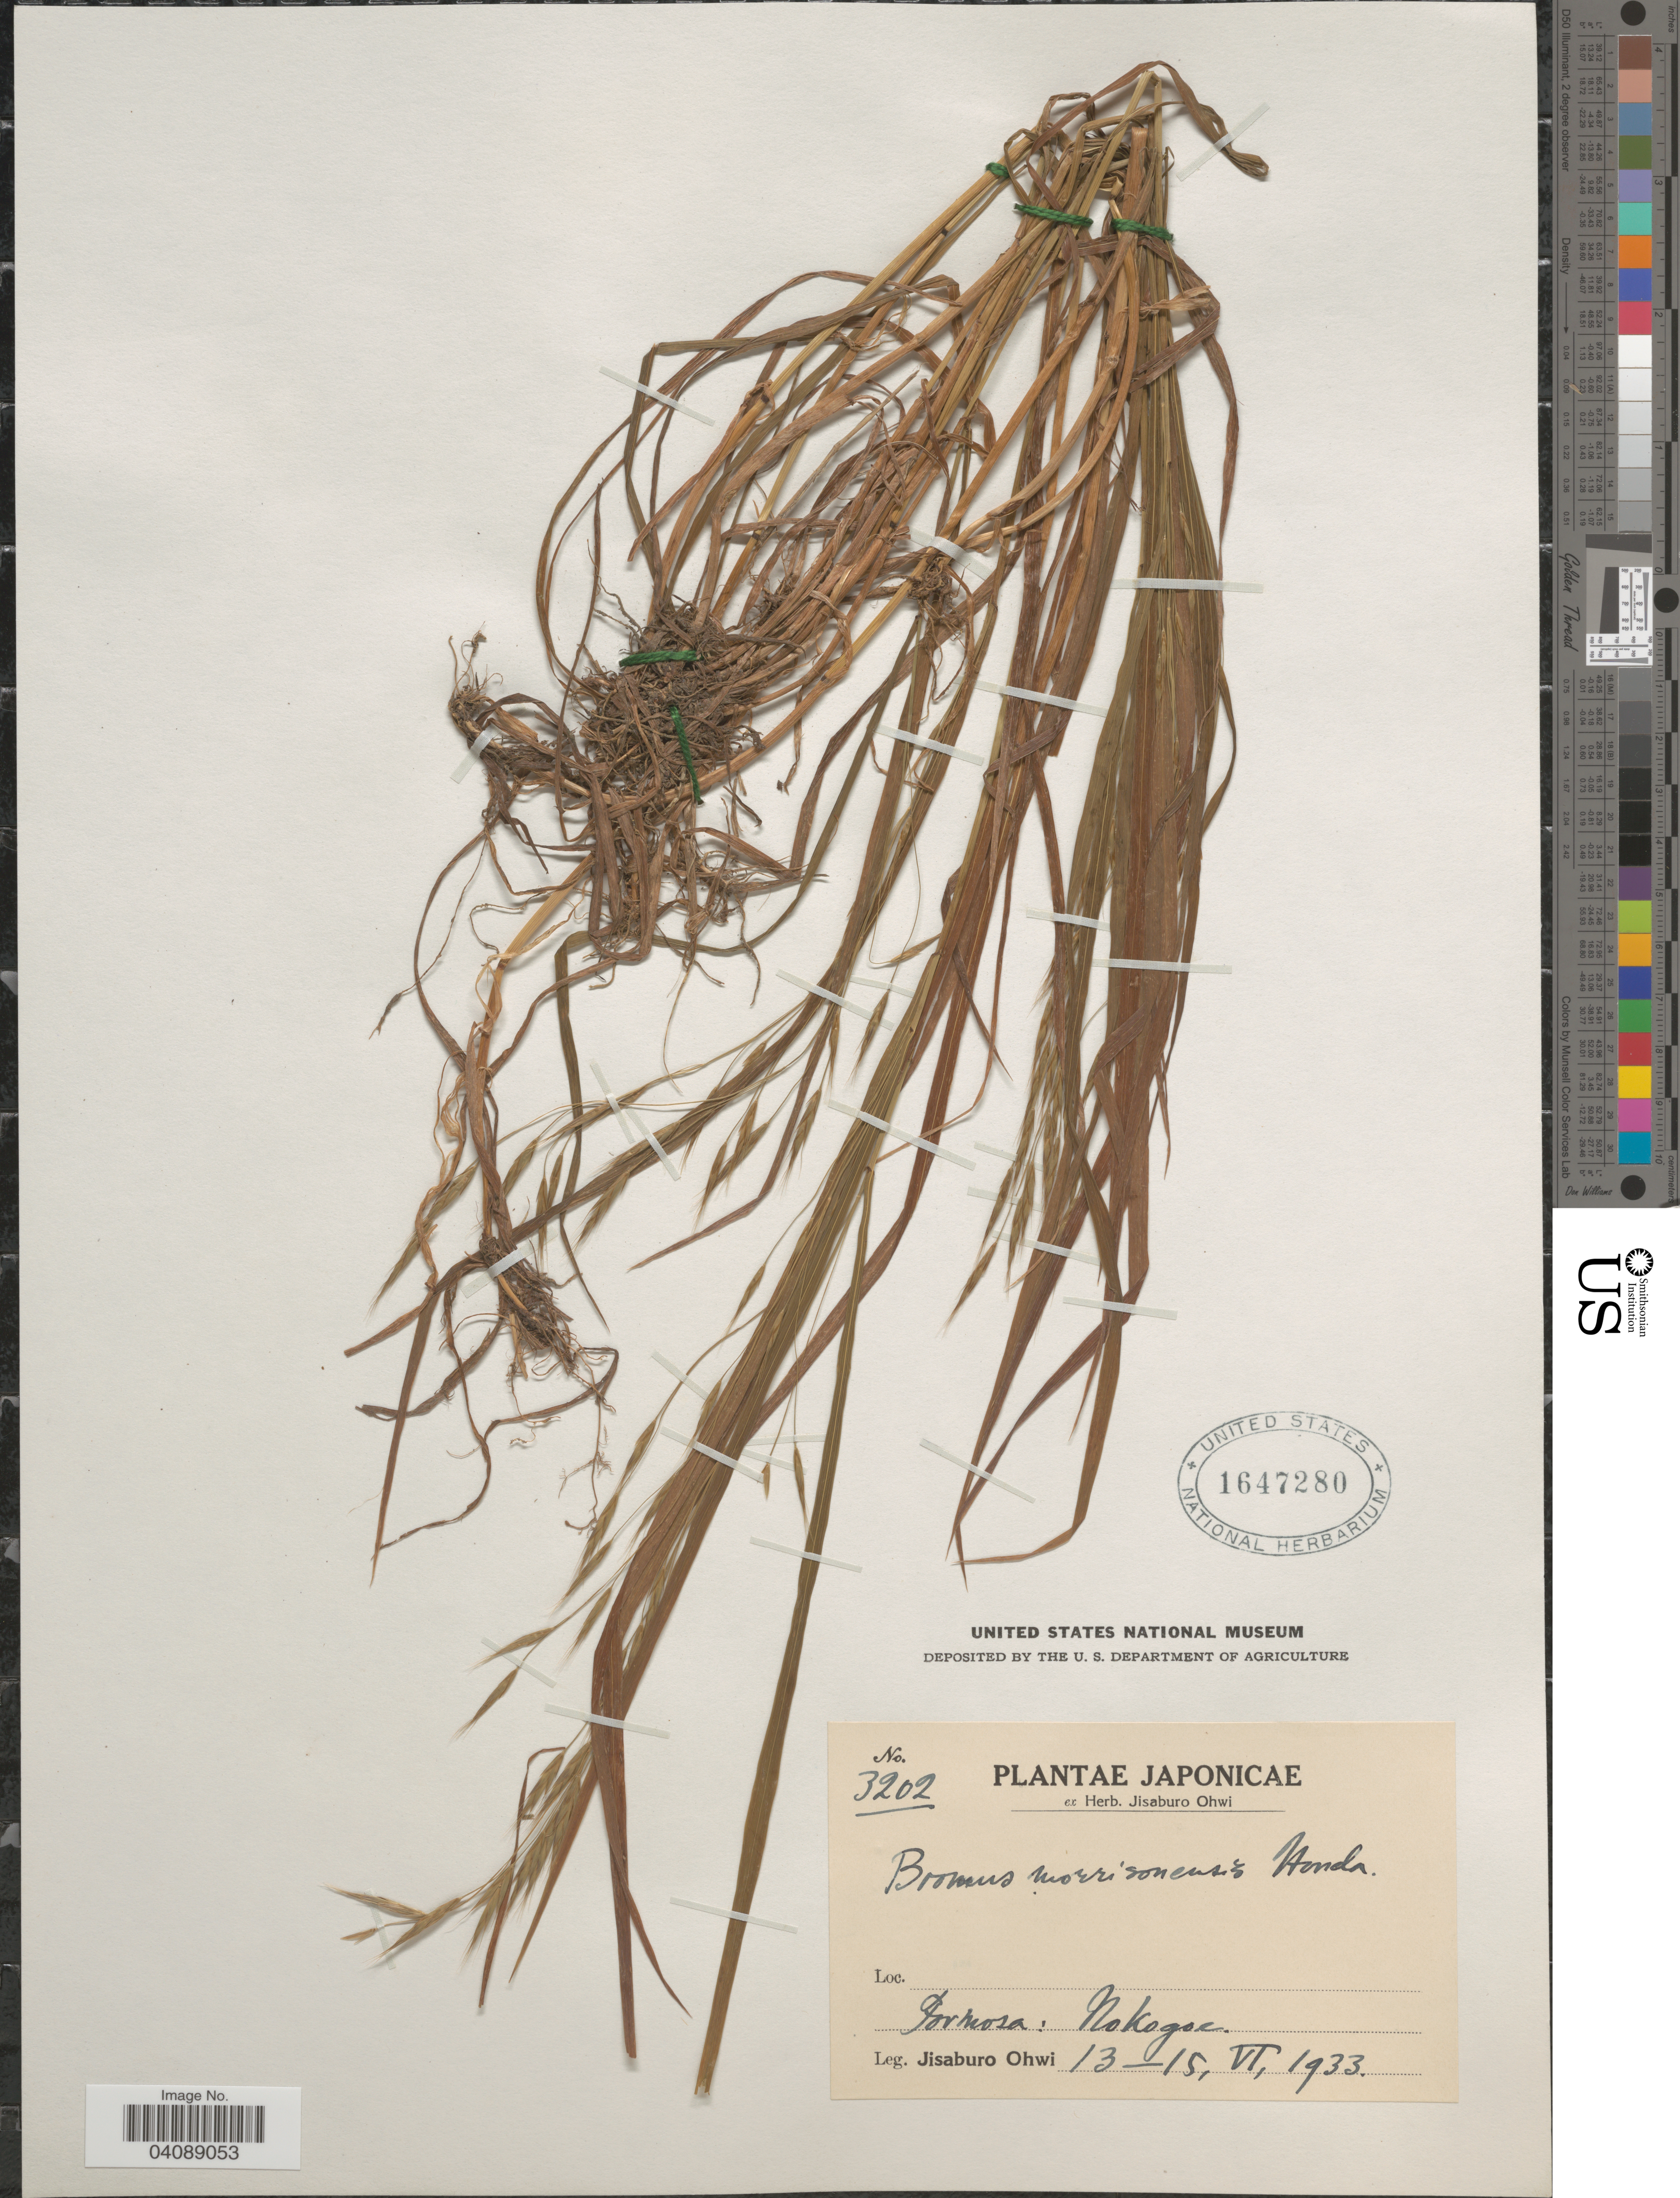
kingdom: Plantae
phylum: Tracheophyta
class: Liliopsida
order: Poales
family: Poaceae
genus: Bromus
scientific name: Bromus morrisonensis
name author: Honda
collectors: J. Ohwi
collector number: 3202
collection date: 1933-06-13/1933-06-15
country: Japan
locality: Japonicae. Formosa: Nokogse.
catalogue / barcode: US 1647280